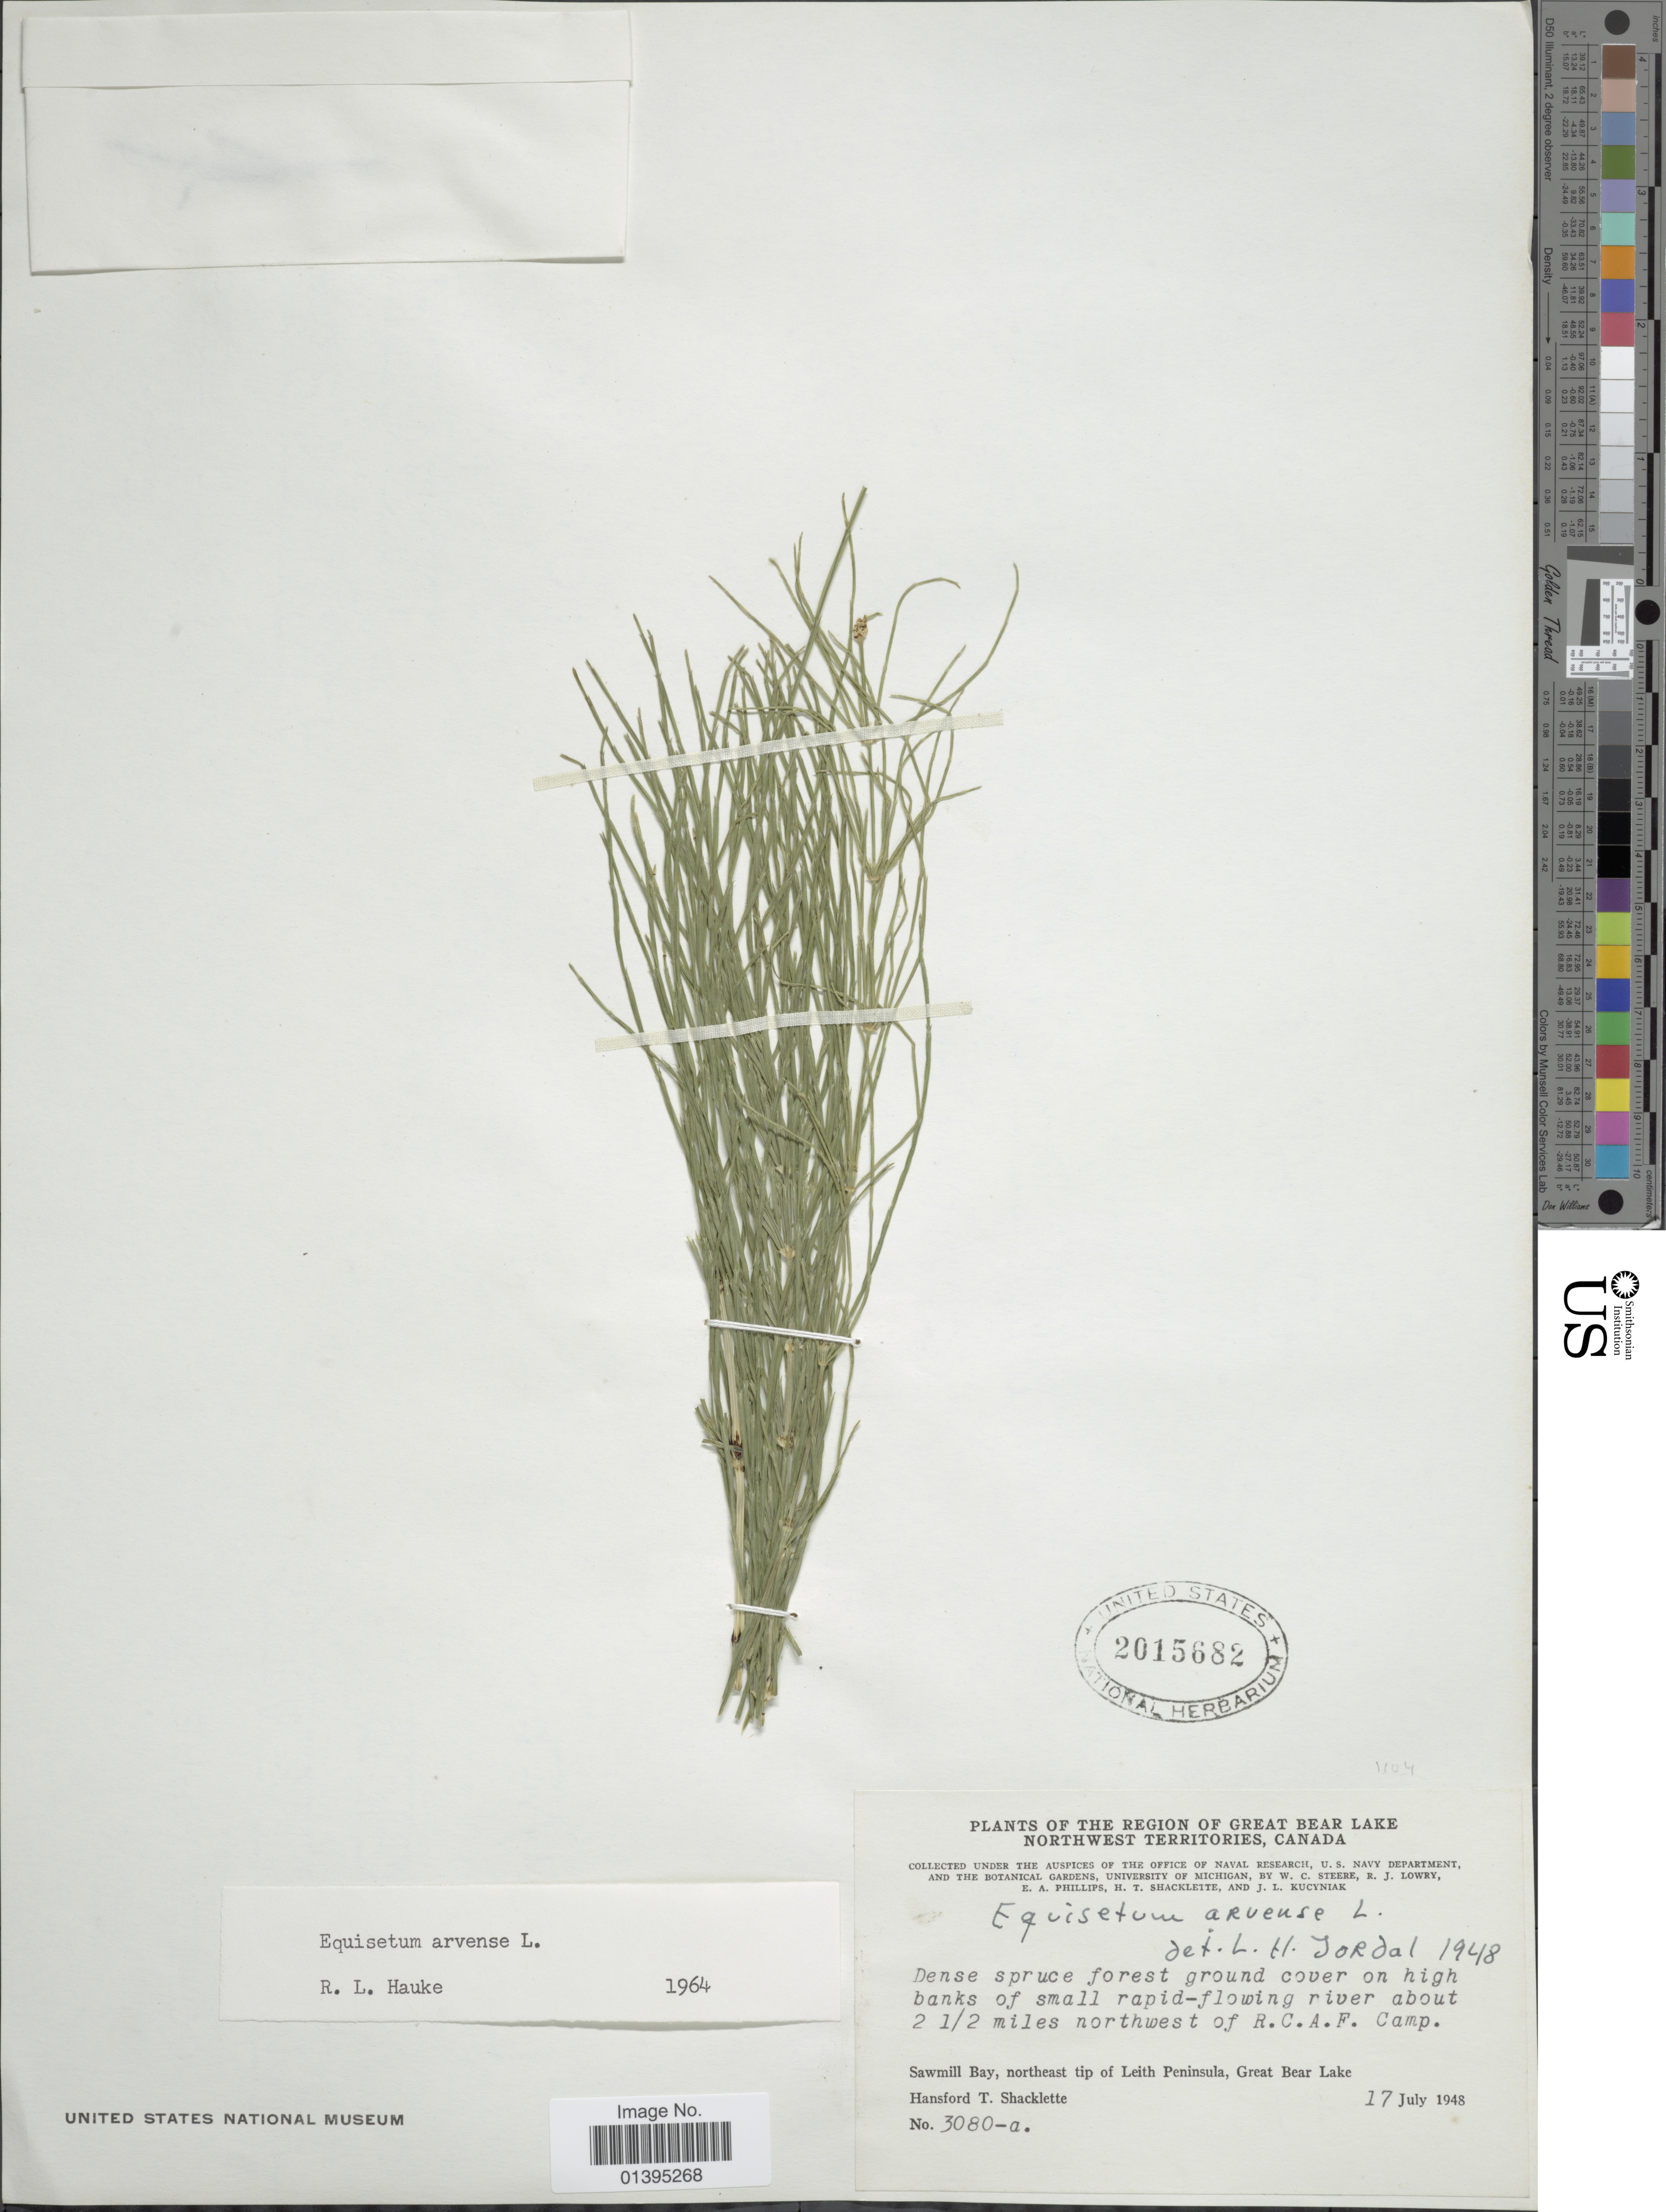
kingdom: Plantae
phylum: Tracheophyta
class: Polypodiopsida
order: Equisetales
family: Equisetaceae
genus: Equisetum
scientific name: Equisetum arvense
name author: L.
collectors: H. Shacklette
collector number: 3080-a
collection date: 1948-07-17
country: Canada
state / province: Northwest Territories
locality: On high banks of small rapid-flowing river about 2½ miles northwest of R.C.A.F. Sawmille Bay, northwest tip of Leith Peninsula, Great Bear Lake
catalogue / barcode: US 2015682